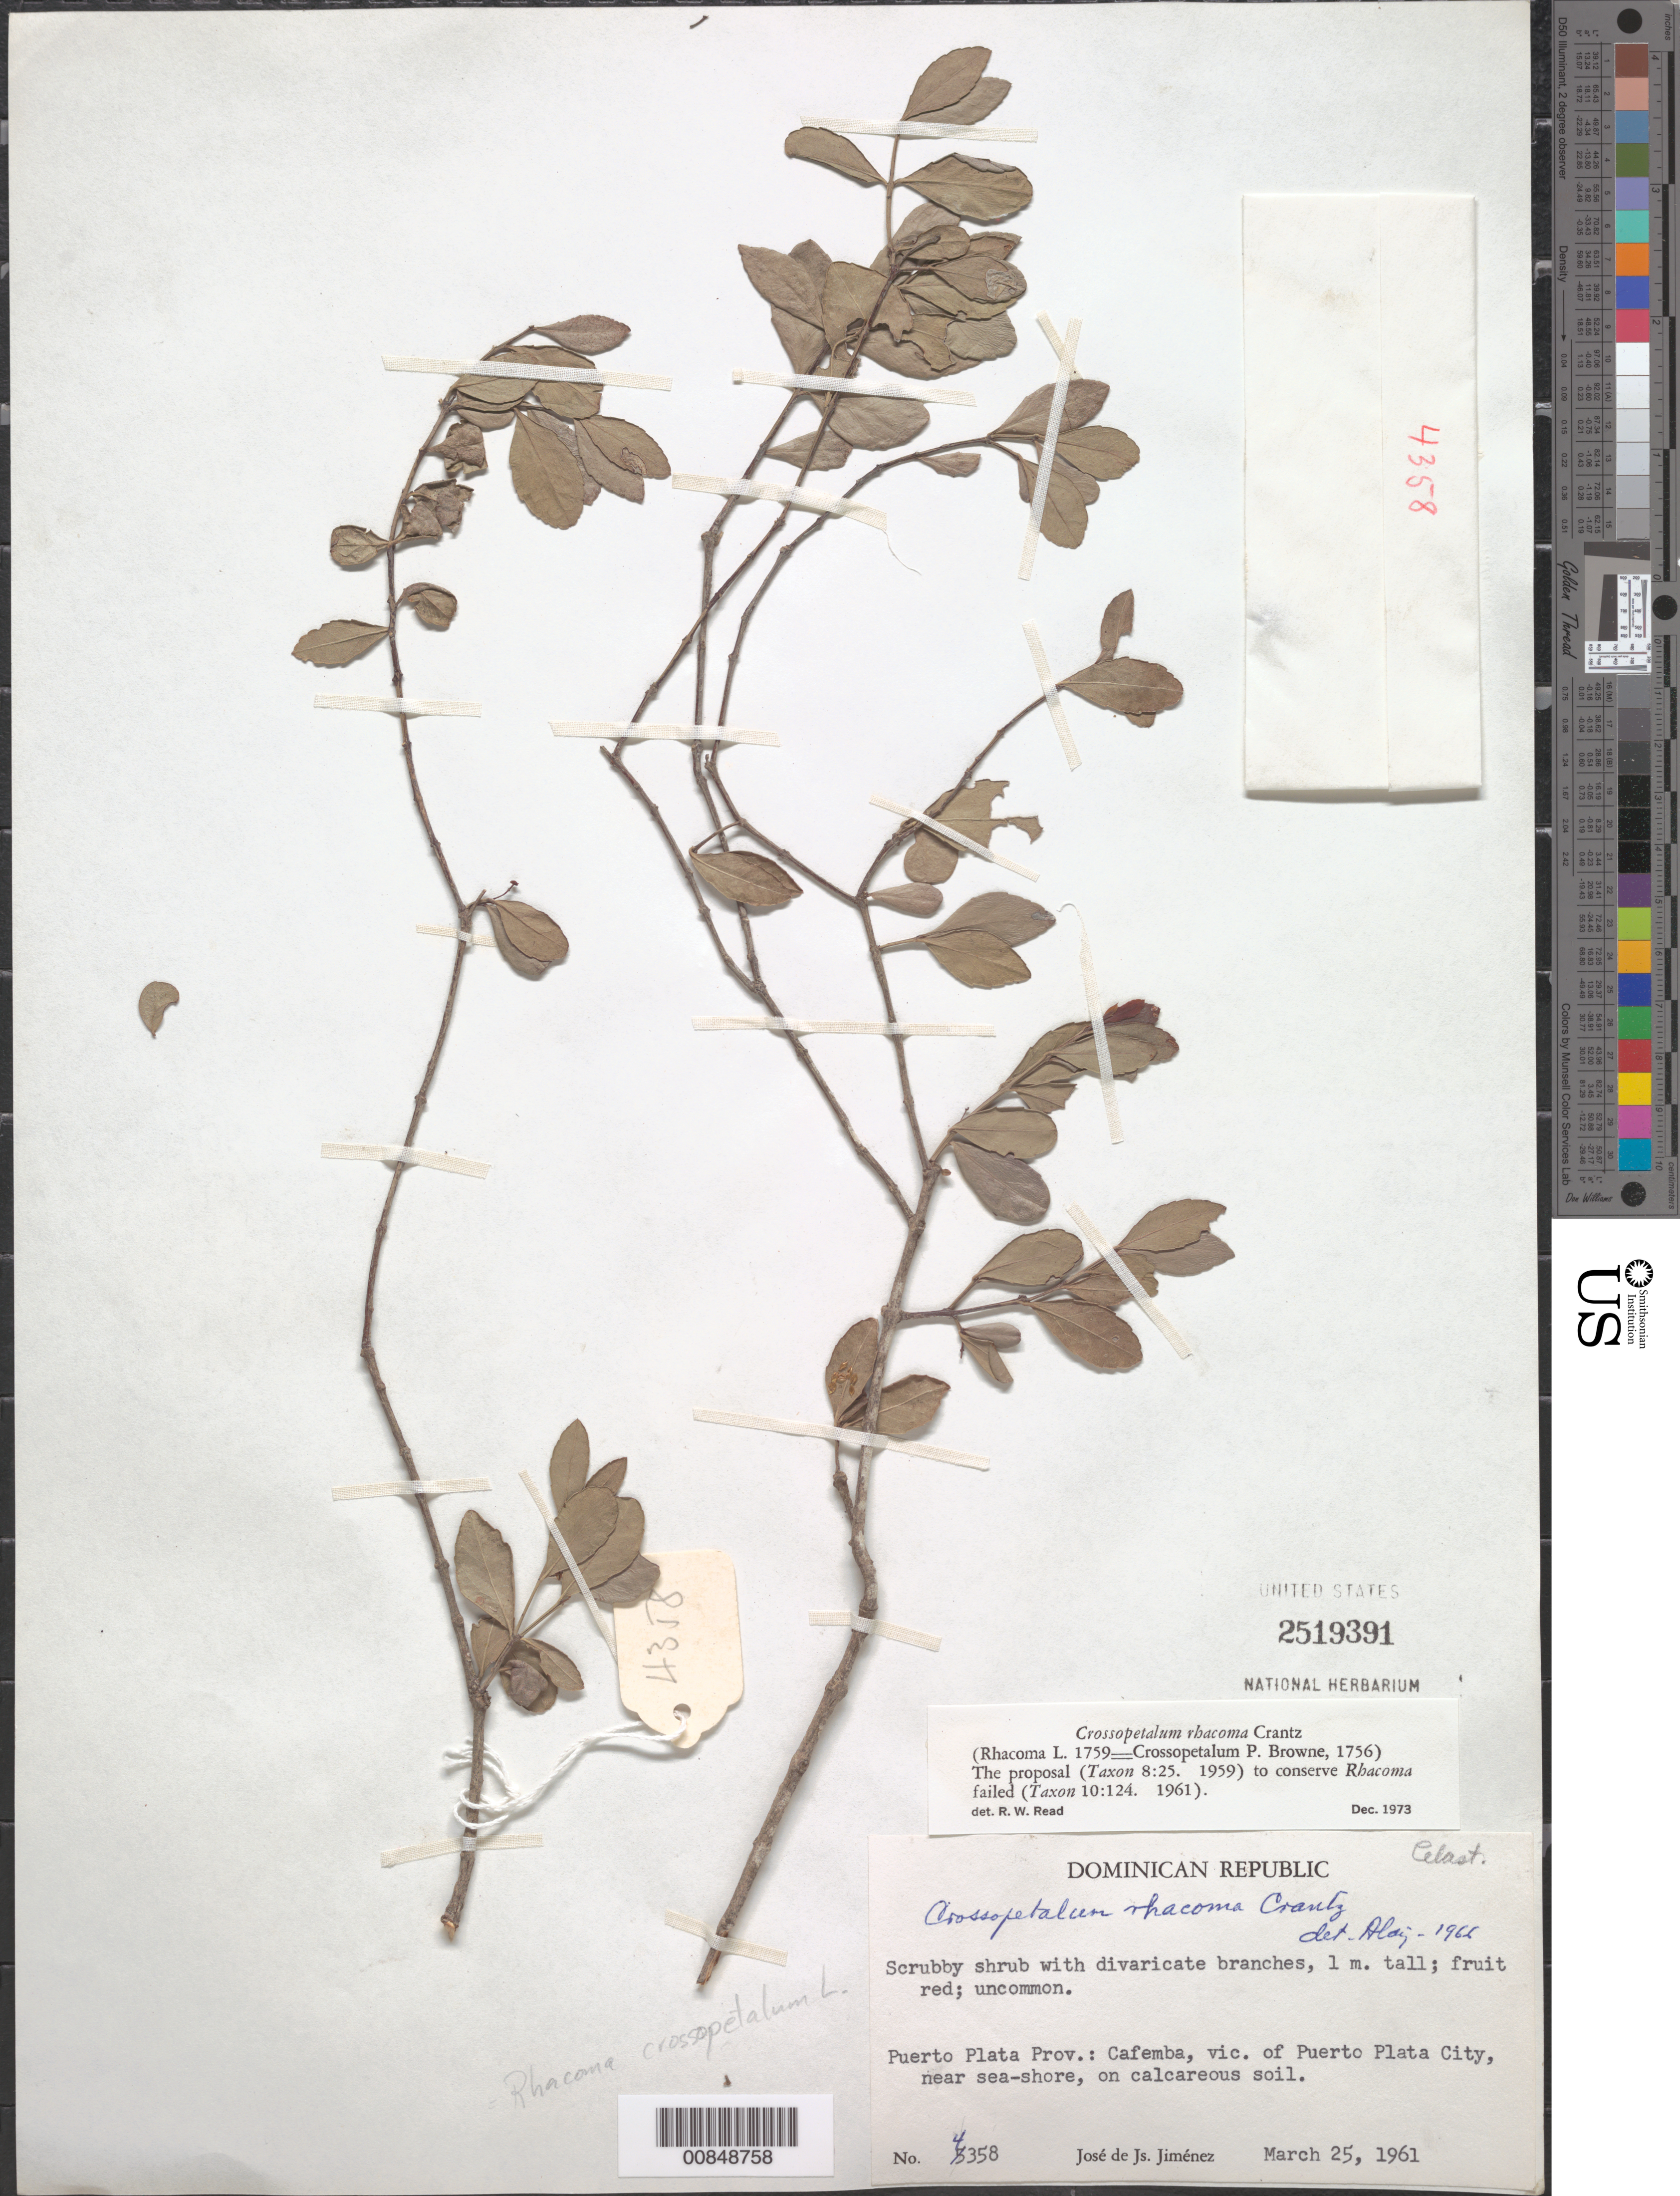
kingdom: Plantae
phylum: Tracheophyta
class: Magnoliopsida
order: Celastrales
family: Celastraceae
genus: Crossopetalum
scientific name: Crossopetalum rhacoma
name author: Crantz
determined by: Read, Robert W., (US), NMNH (UNITED STATES)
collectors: J. J. Jiménez Almonte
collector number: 4358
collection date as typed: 25 Mar 1961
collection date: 1961-03-25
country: Dominican Republic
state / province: Puerto Plata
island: Hispaniola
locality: Cafemba, vicinity of Puerto Plata City, near sea-shore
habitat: Near sea-shore on calcareous soil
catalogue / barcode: US 2519391